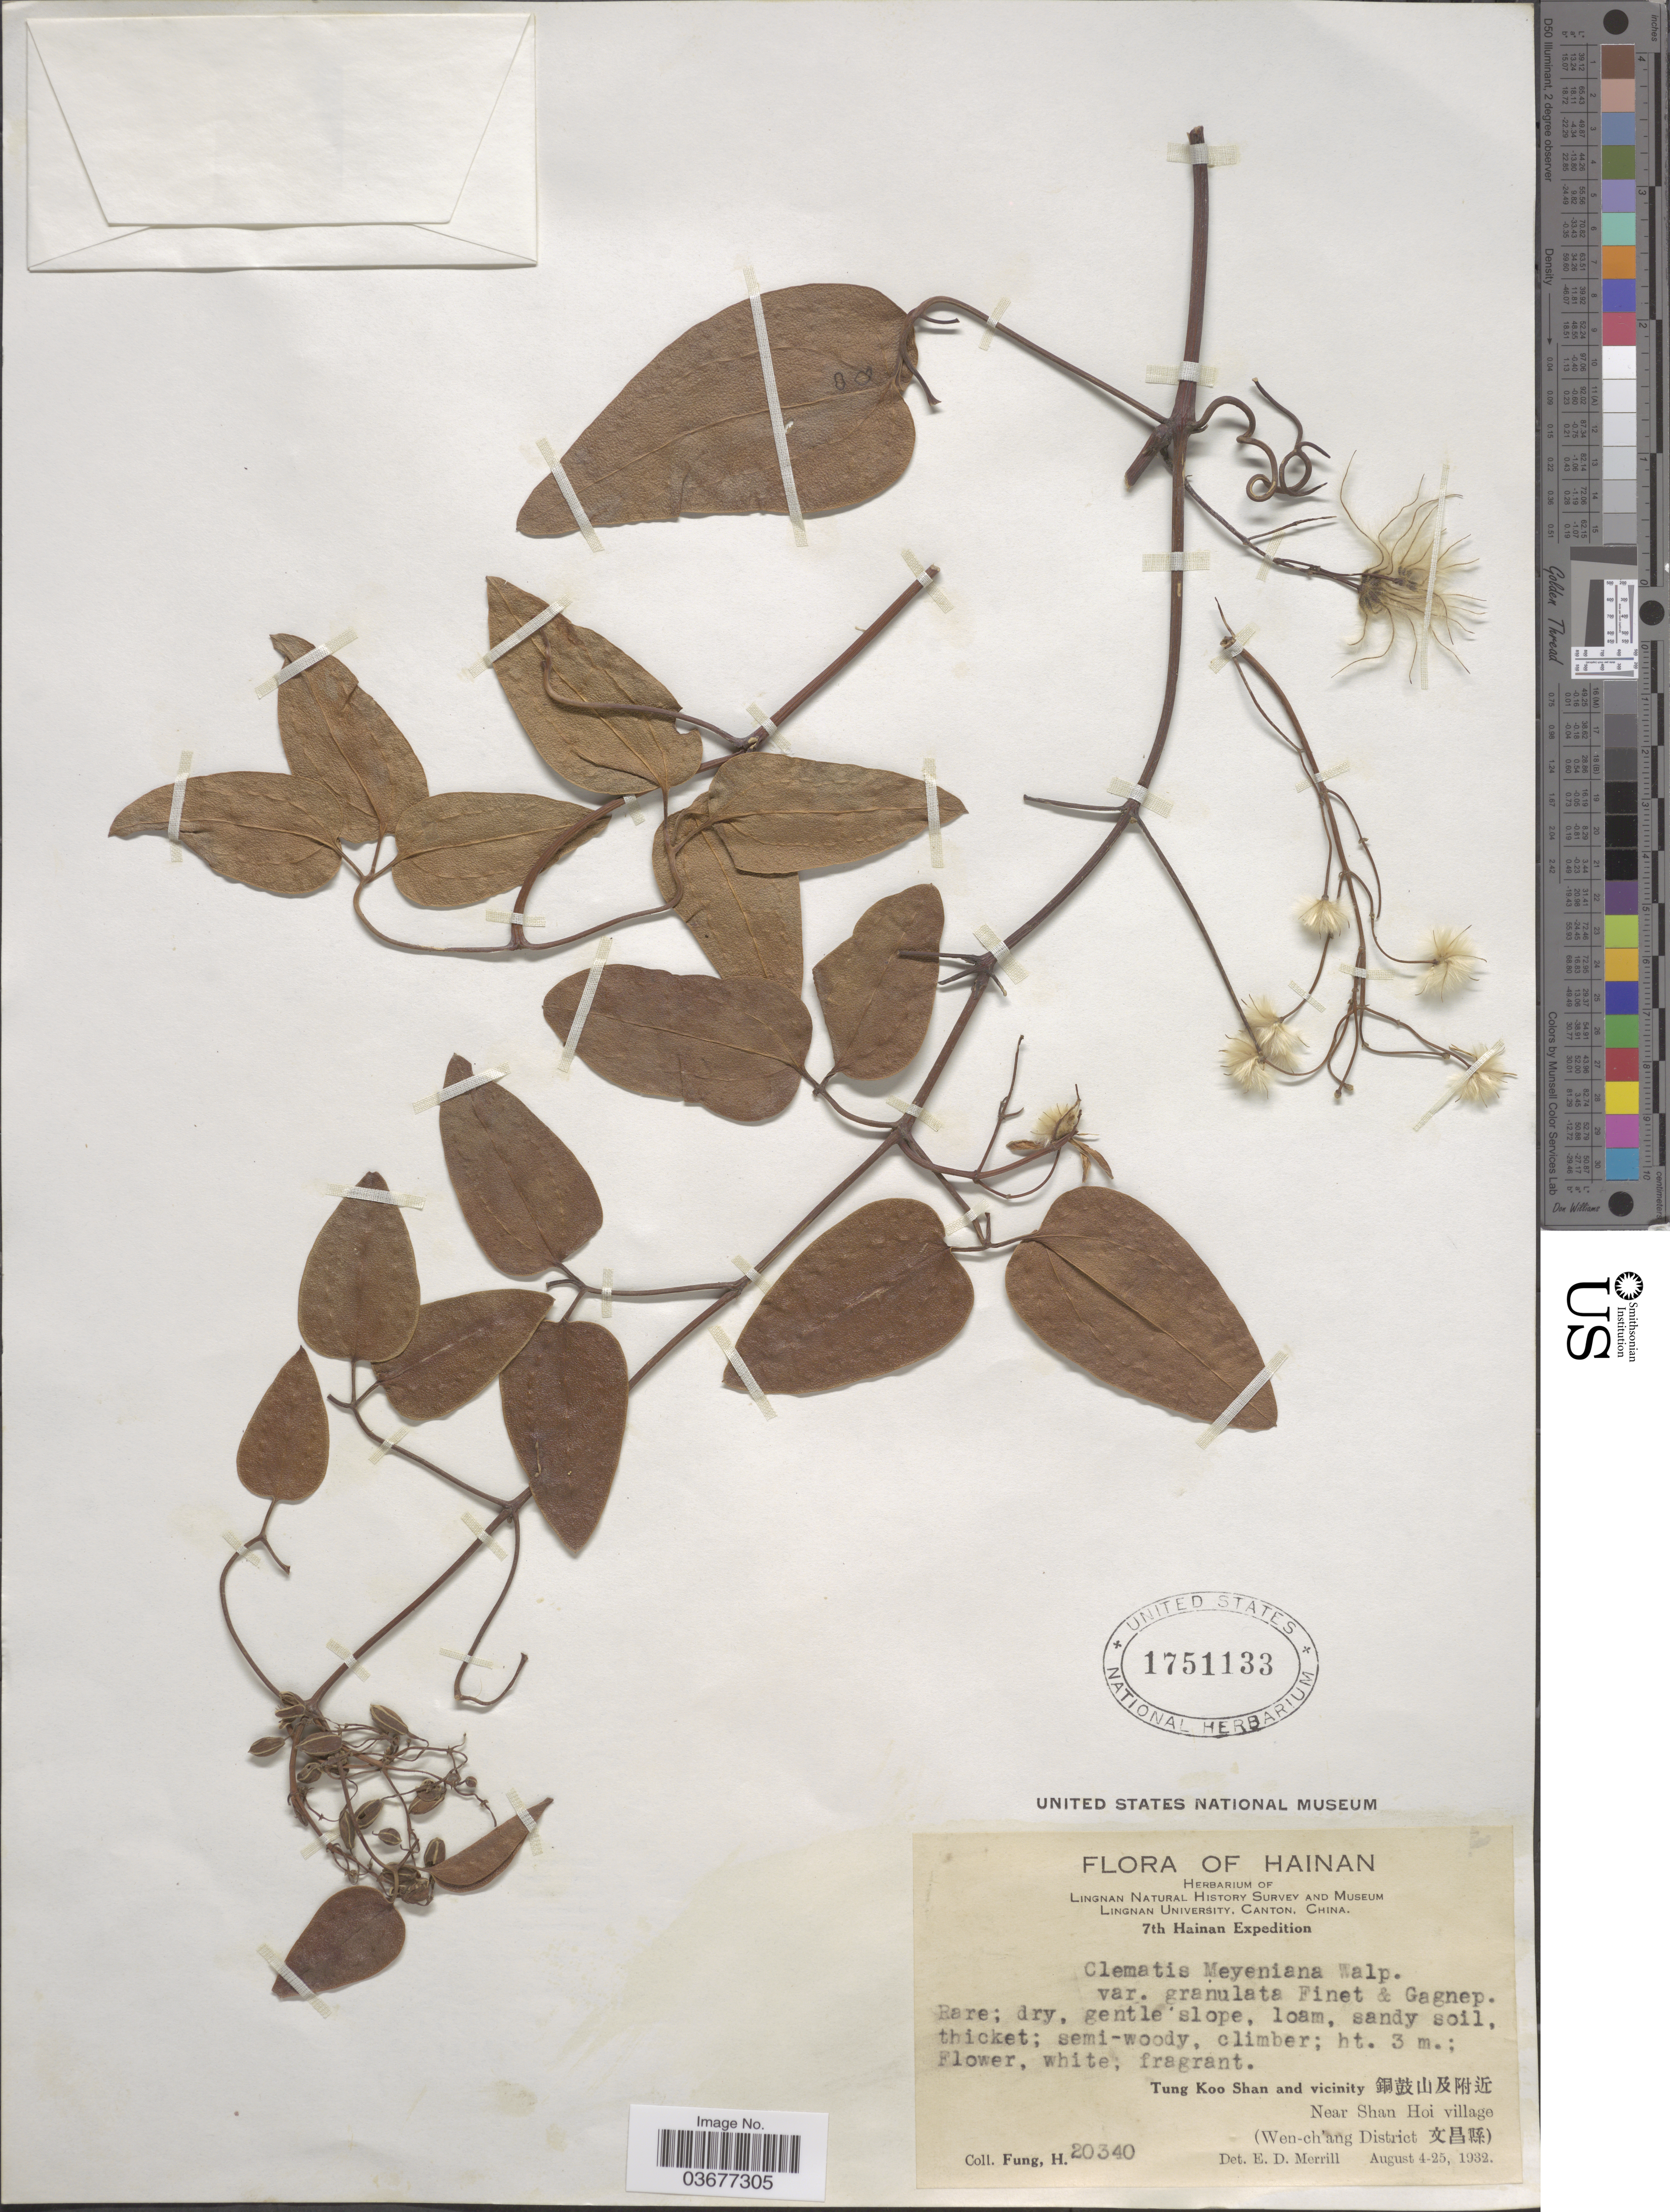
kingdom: Plantae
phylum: Tracheophyta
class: Magnoliopsida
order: Ranunculales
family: Ranunculaceae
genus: Clematis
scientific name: Clematis meyeniana var. granulata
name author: Finet & Gagnep.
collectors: H. Fung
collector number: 20340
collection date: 1932-08-04/1932-08-25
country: China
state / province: Hainan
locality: Tung Koo Shan and vicinity X. Near Shan Hoi village (Wen-ch'ang District X).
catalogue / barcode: US 1751133